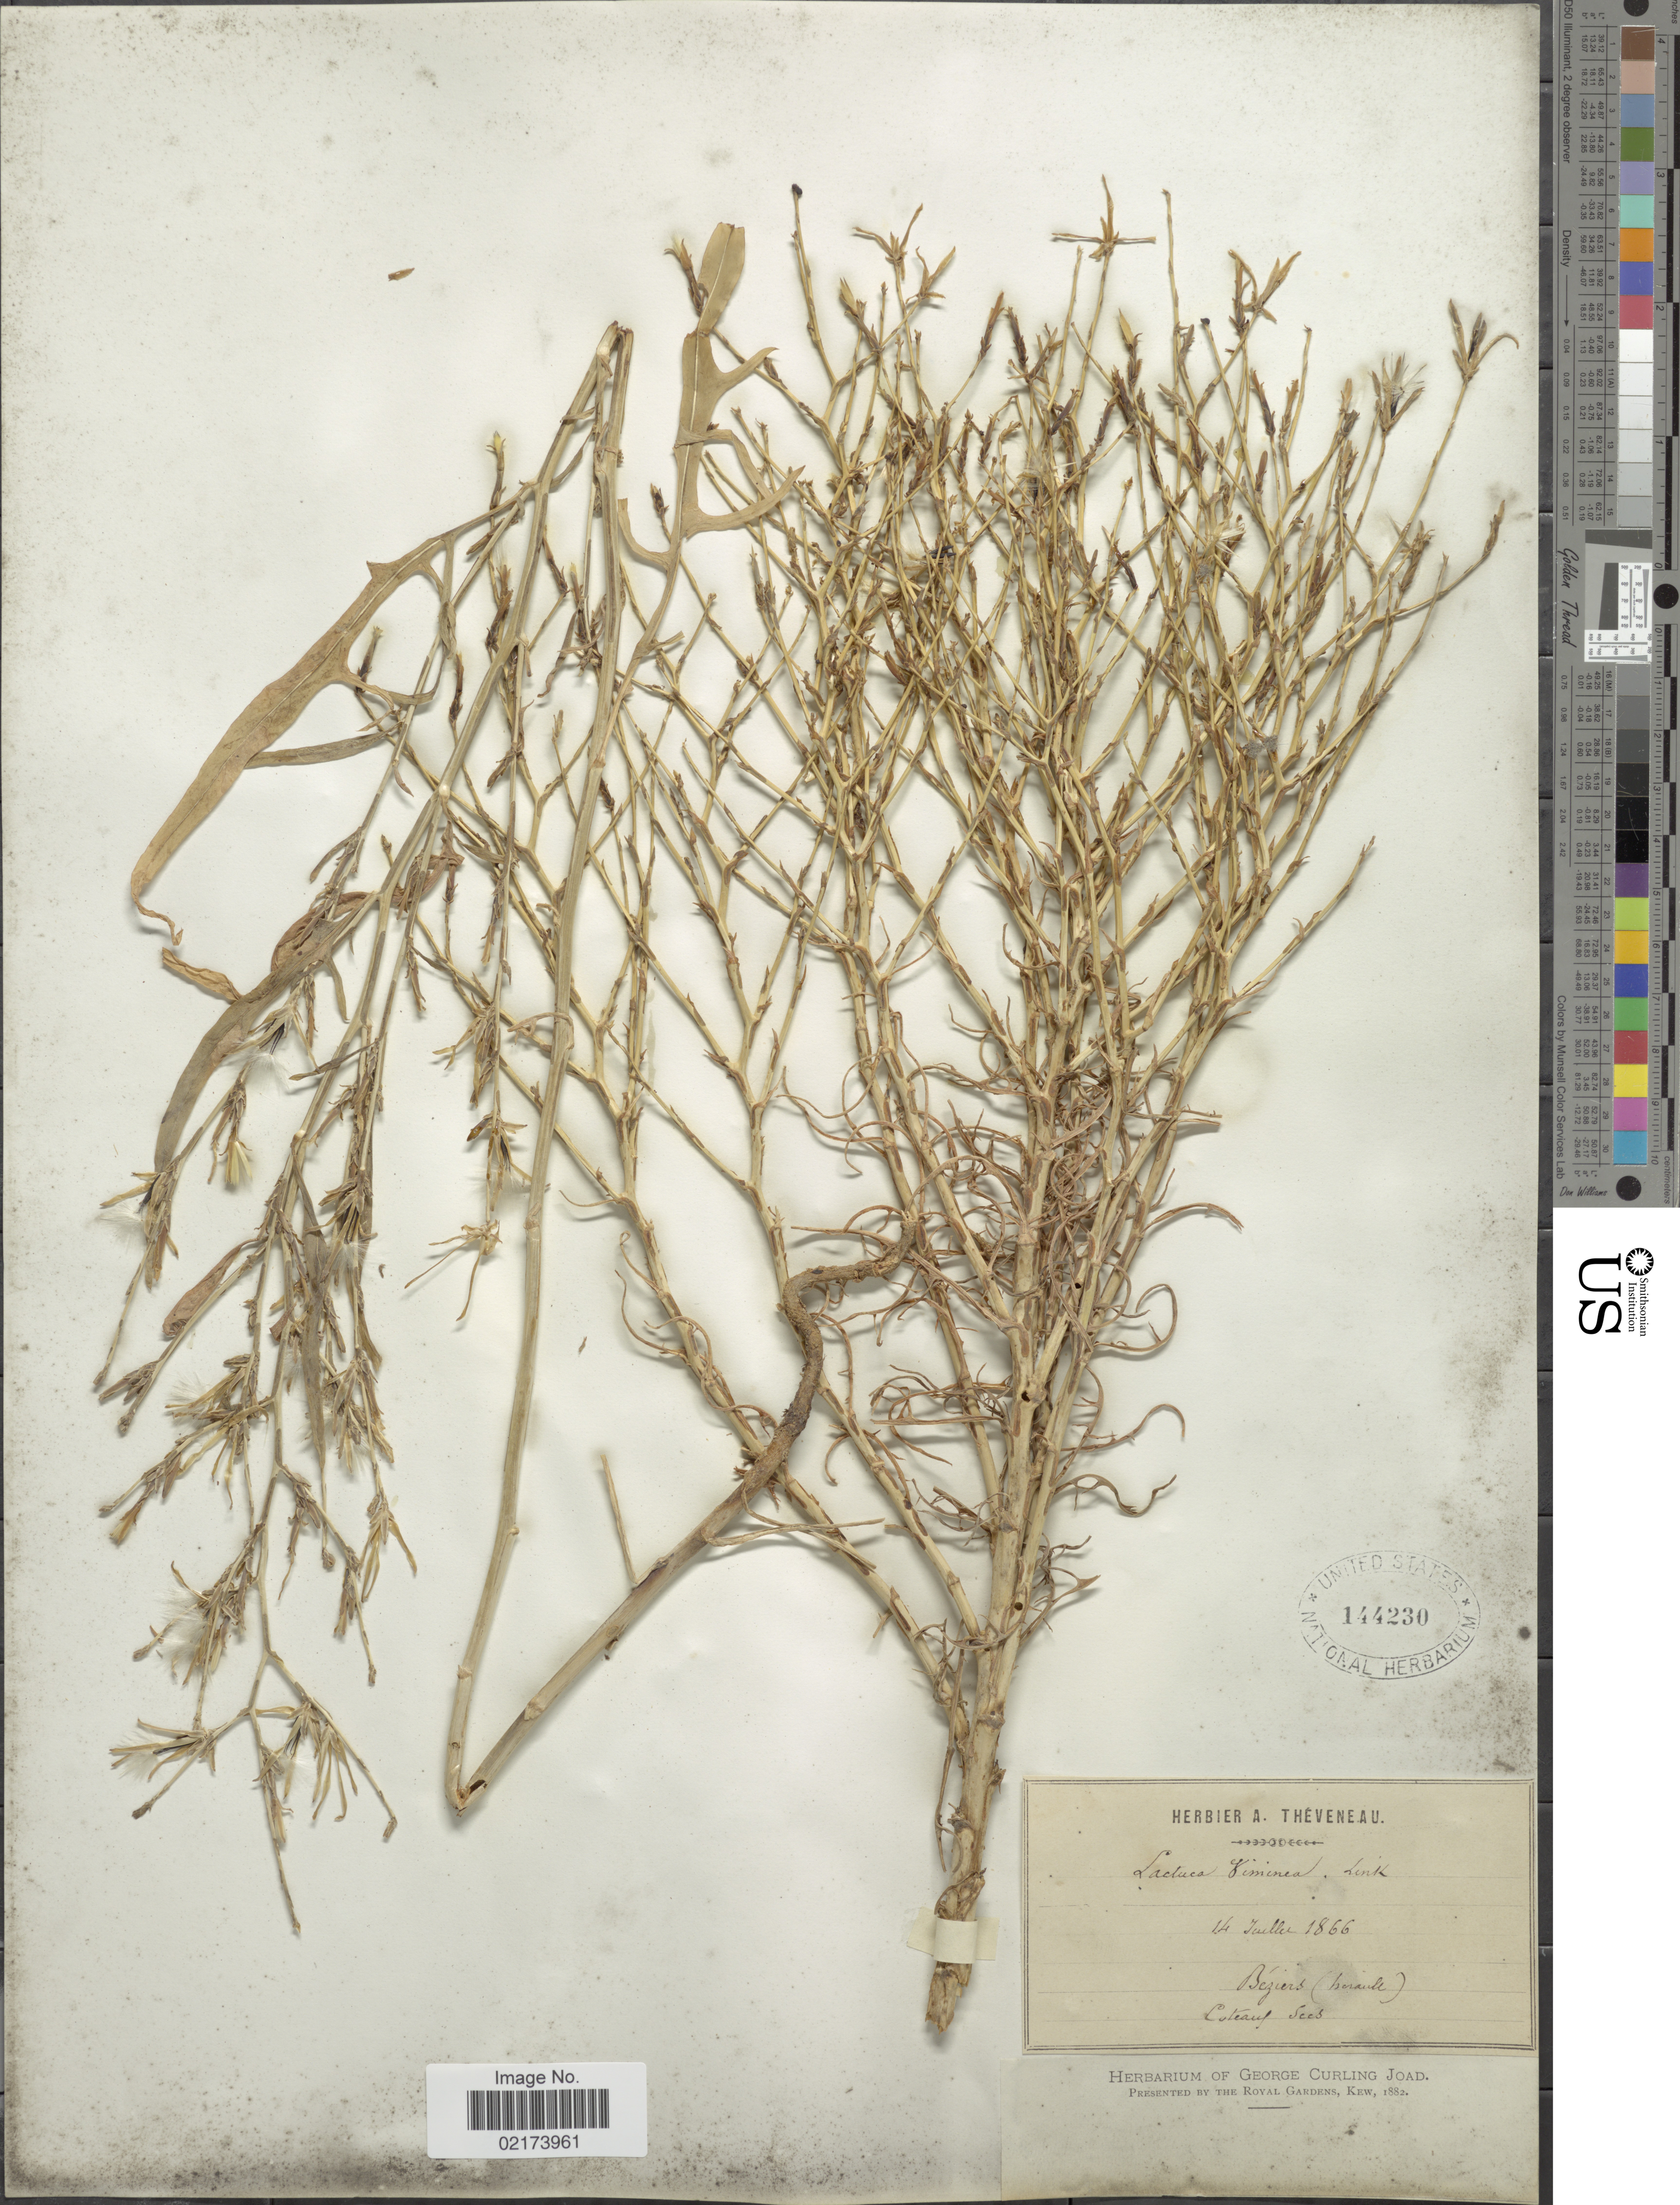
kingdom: Plantae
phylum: Tracheophyta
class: Magnoliopsida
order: Asterales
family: Asteraceae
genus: Lactuca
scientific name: Lactuca viminea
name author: (L.) J. Presl & C. Presl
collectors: ex herb. A. Theveneau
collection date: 1866-07-14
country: France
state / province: Occitanie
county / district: Hérault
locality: Beziers (herault) [interpreted]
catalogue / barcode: US 144230